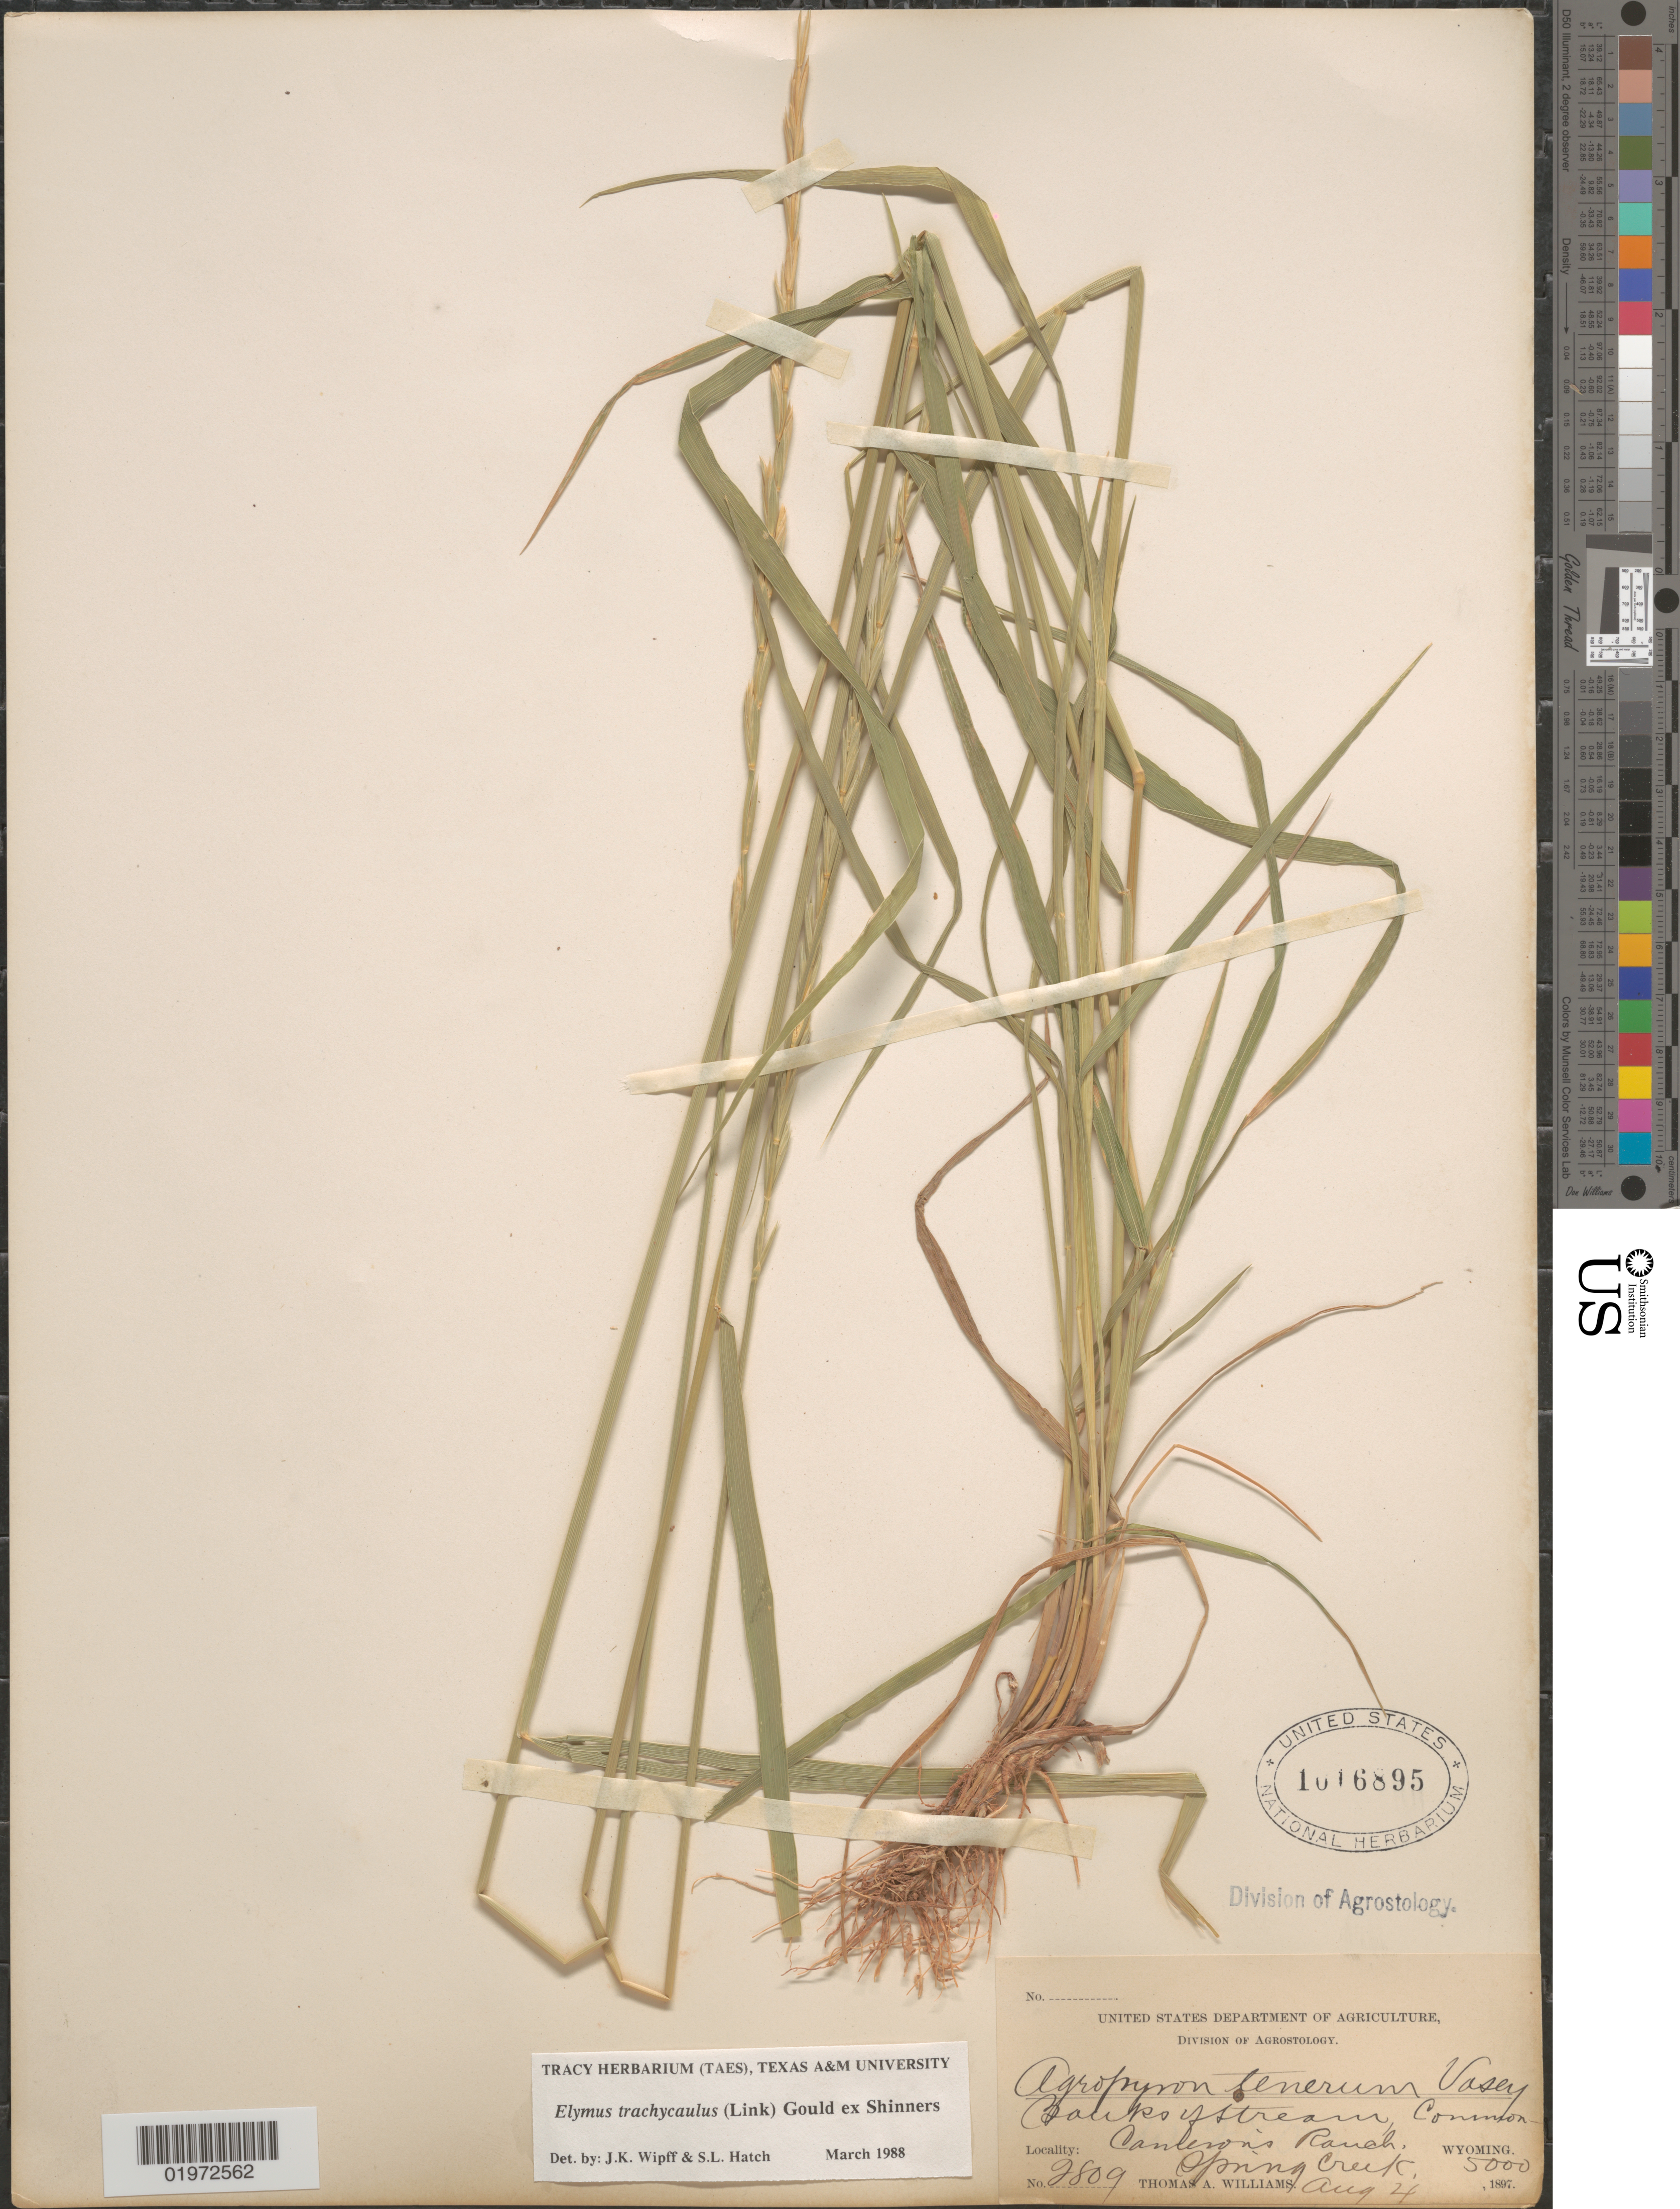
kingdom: Plantae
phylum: Tracheophyta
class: Liliopsida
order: Poales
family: Poaceae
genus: Elymus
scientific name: Elymus trachycaulus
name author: (Link) Gould ex Shinners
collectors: T. A. Williams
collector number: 2809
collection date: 1897-08-04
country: United States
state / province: Wyoming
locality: Cameron's Ranch, Spring Creek.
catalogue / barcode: US 1016895